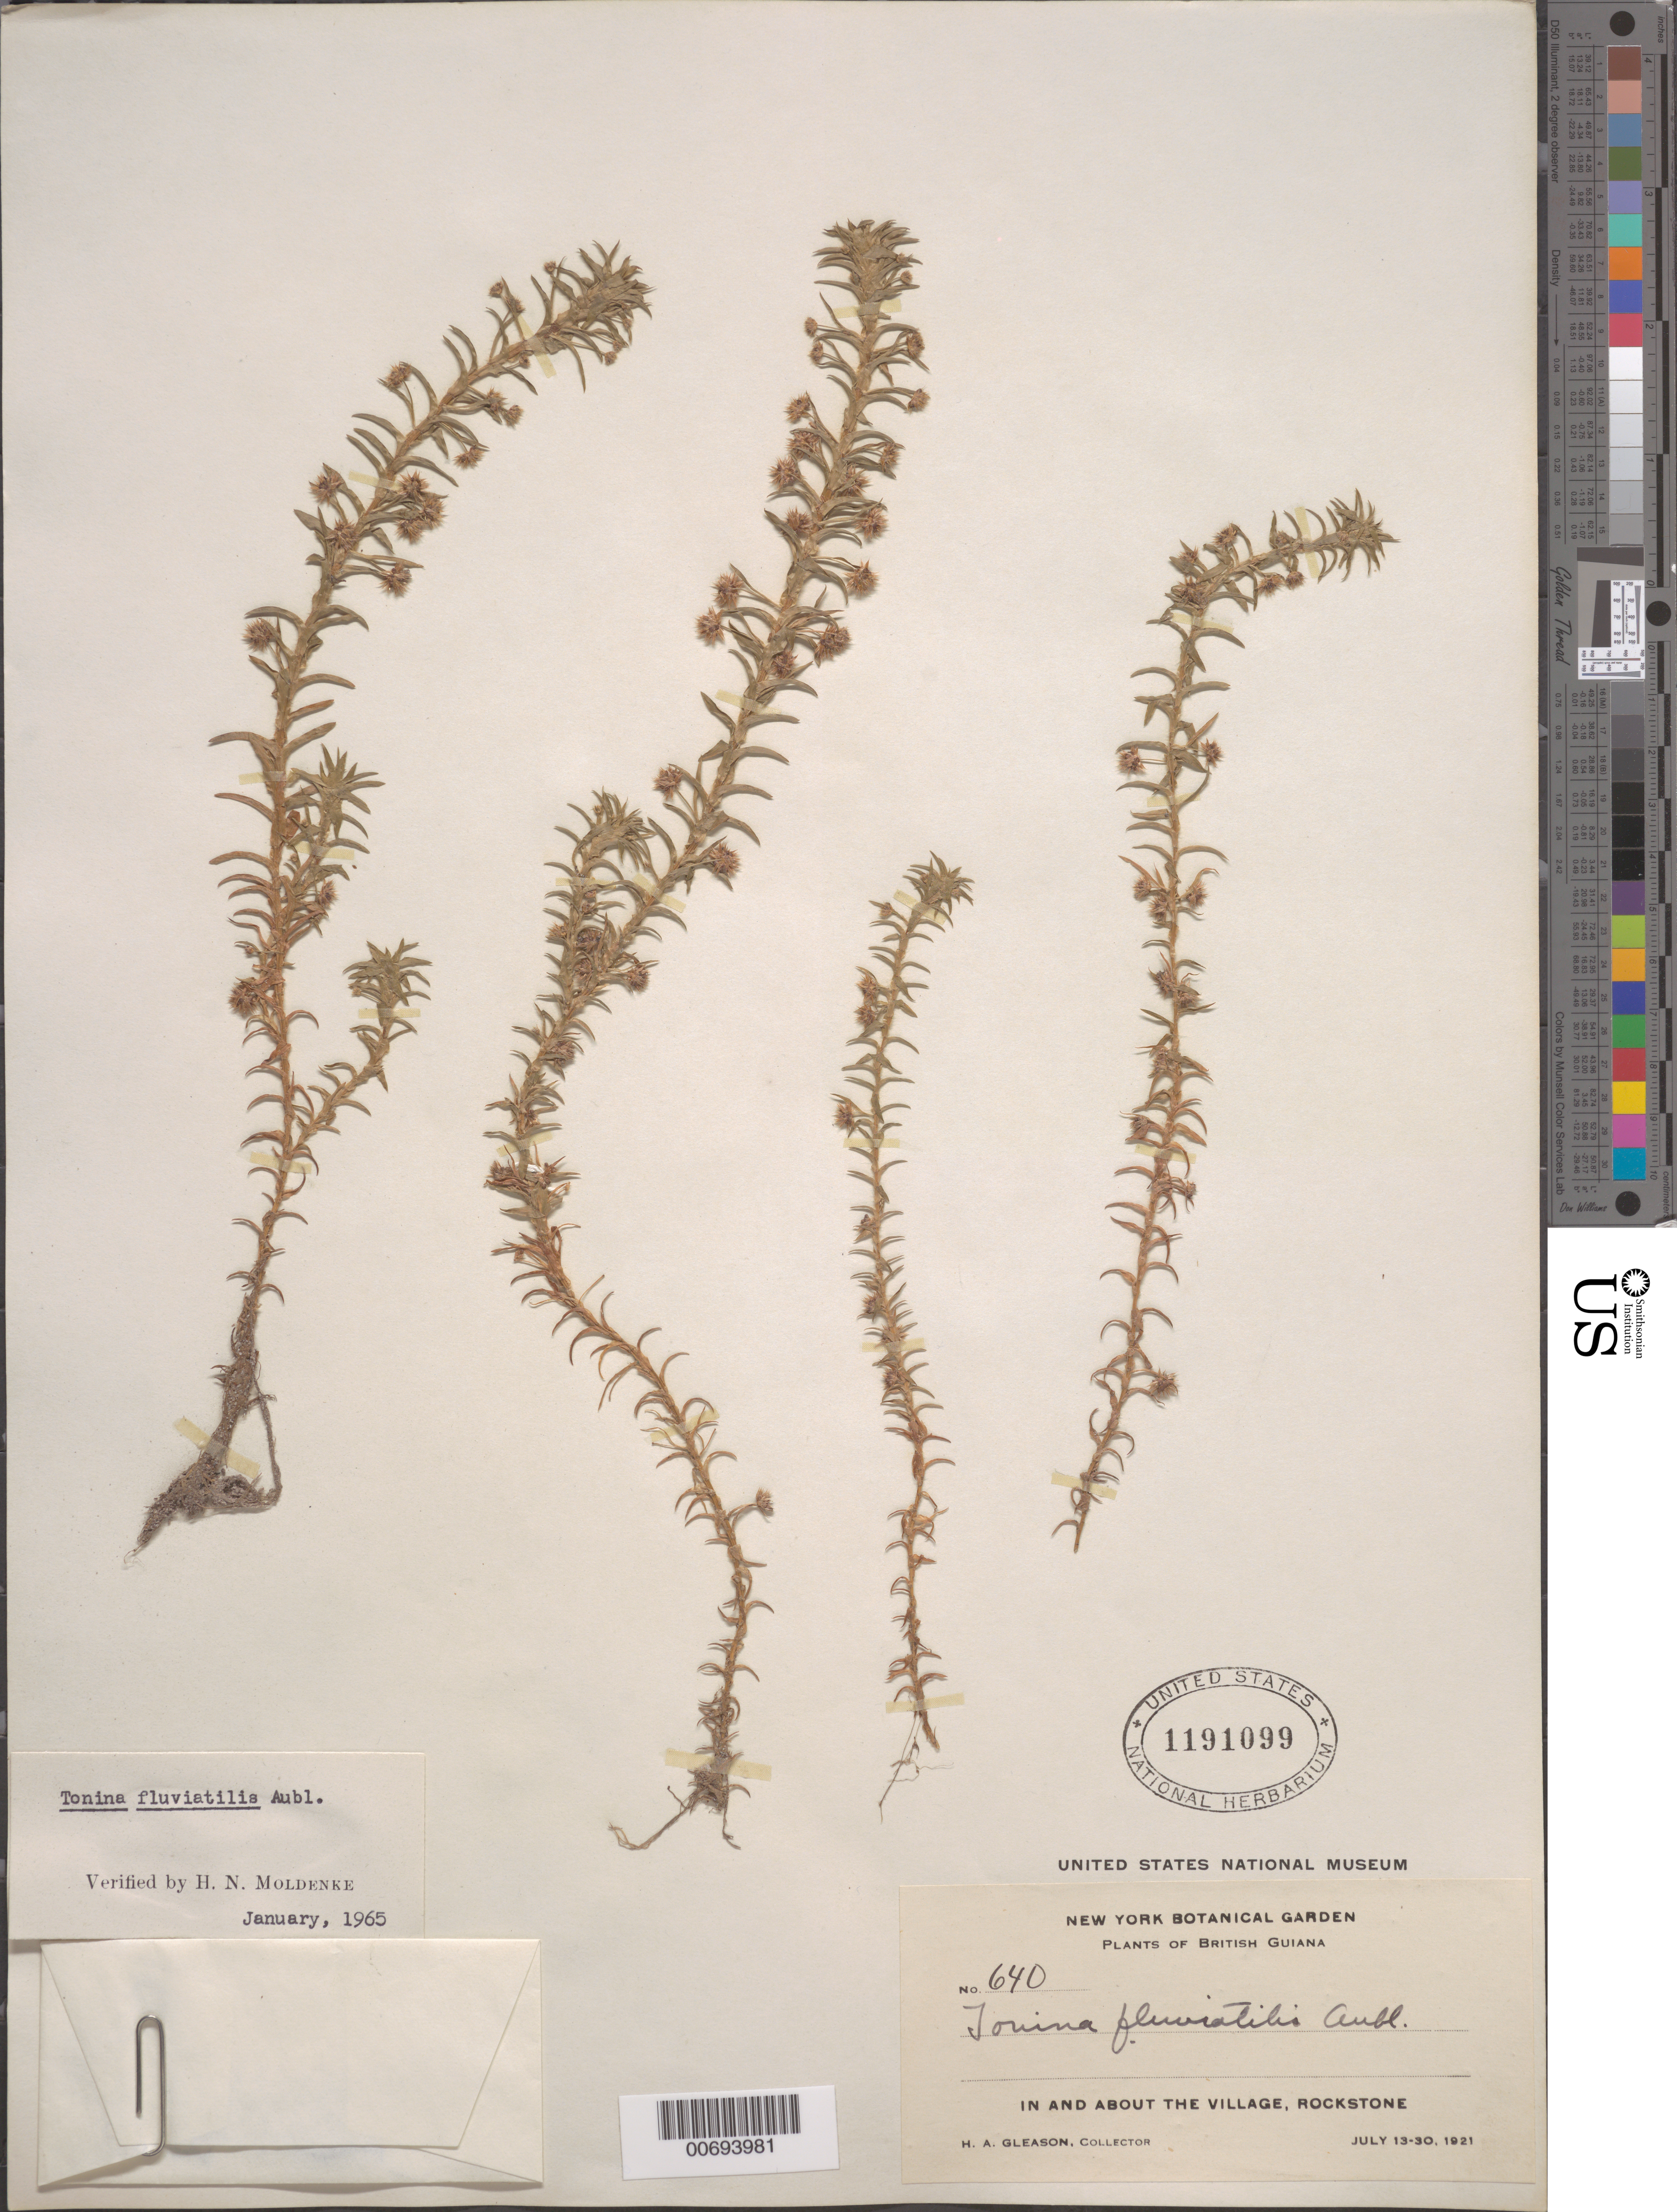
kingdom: Plantae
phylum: Tracheophyta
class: Liliopsida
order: Poales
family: Eriocaulaceae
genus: Tonina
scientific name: Tonina fluviatilis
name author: Aubl.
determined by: Moldenke, H. N.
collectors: H. A. Gleason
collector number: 640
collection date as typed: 15-Jul-21 to 1-Aug-21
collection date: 1921-07-15/1921-08-01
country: Guyana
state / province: U. Demerara-Berbice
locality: Rockstone, in and about the village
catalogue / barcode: US 1191099